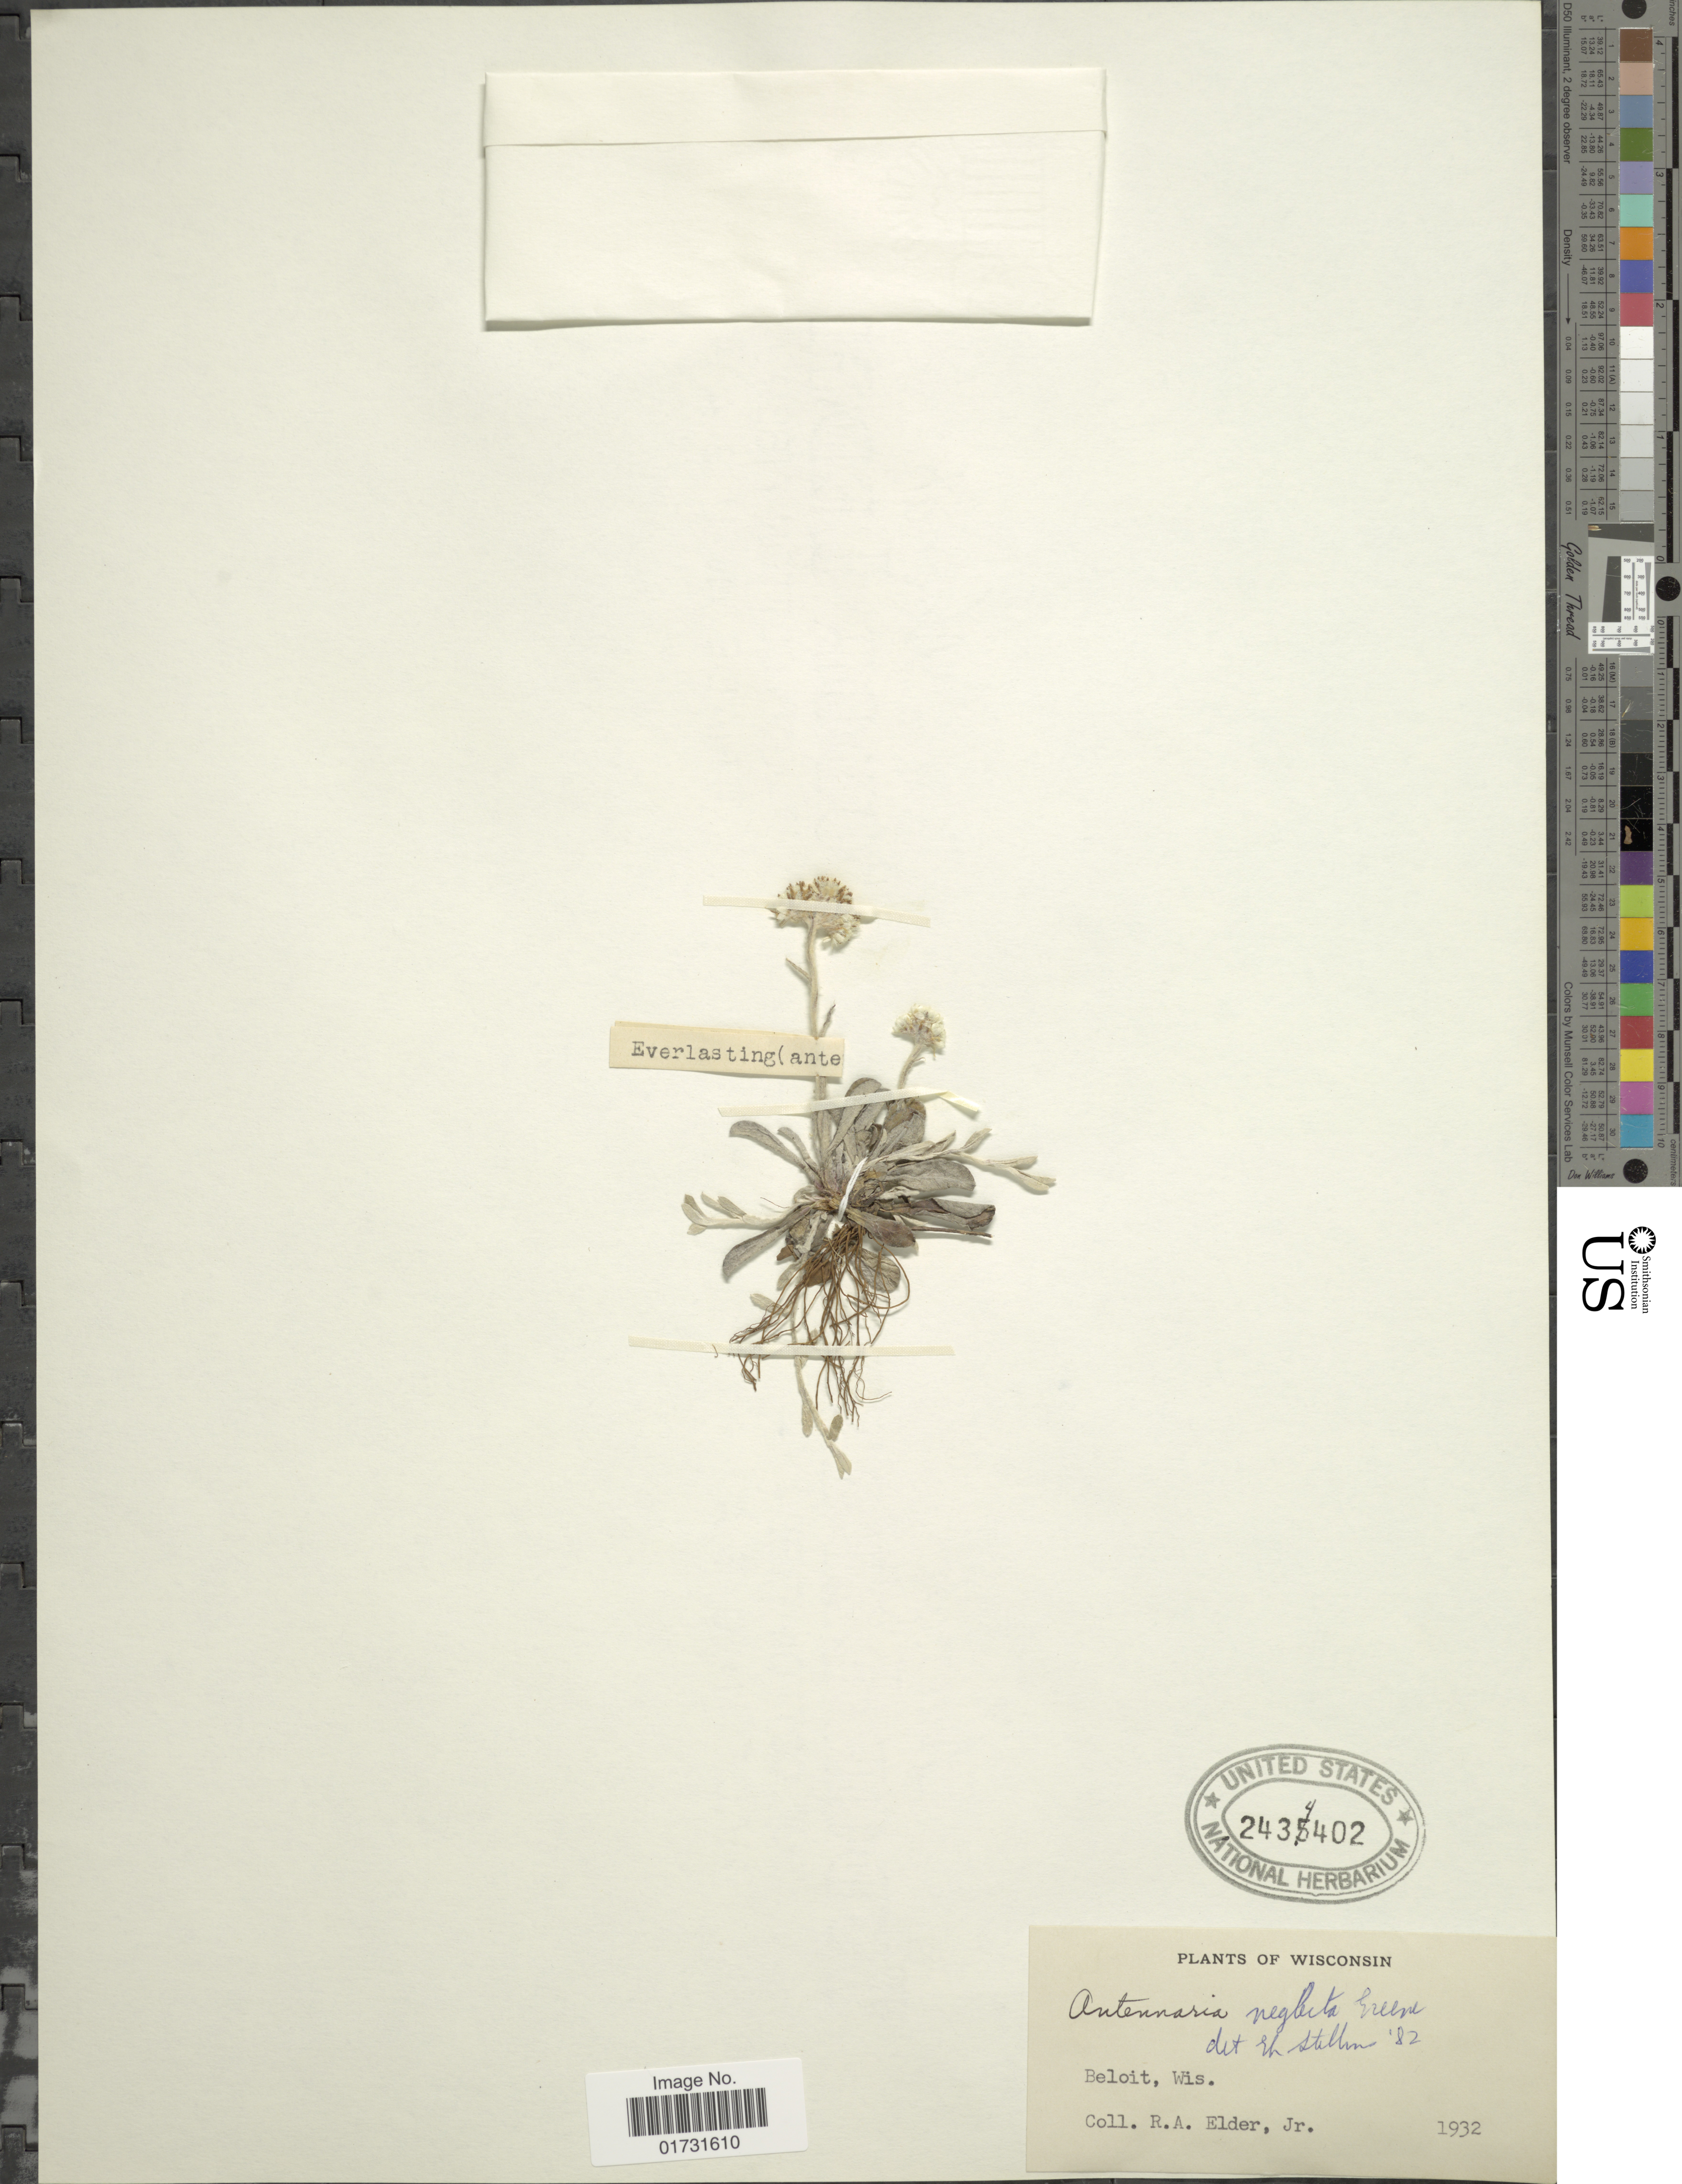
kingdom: Plantae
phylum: Tracheophyta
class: Magnoliopsida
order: Asterales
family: Asteraceae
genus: Antennaria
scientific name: Antennaria neglecta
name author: Greene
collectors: R. Elder Jr.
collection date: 1932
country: United States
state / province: Wisconsin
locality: Beloit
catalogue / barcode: US 2434402